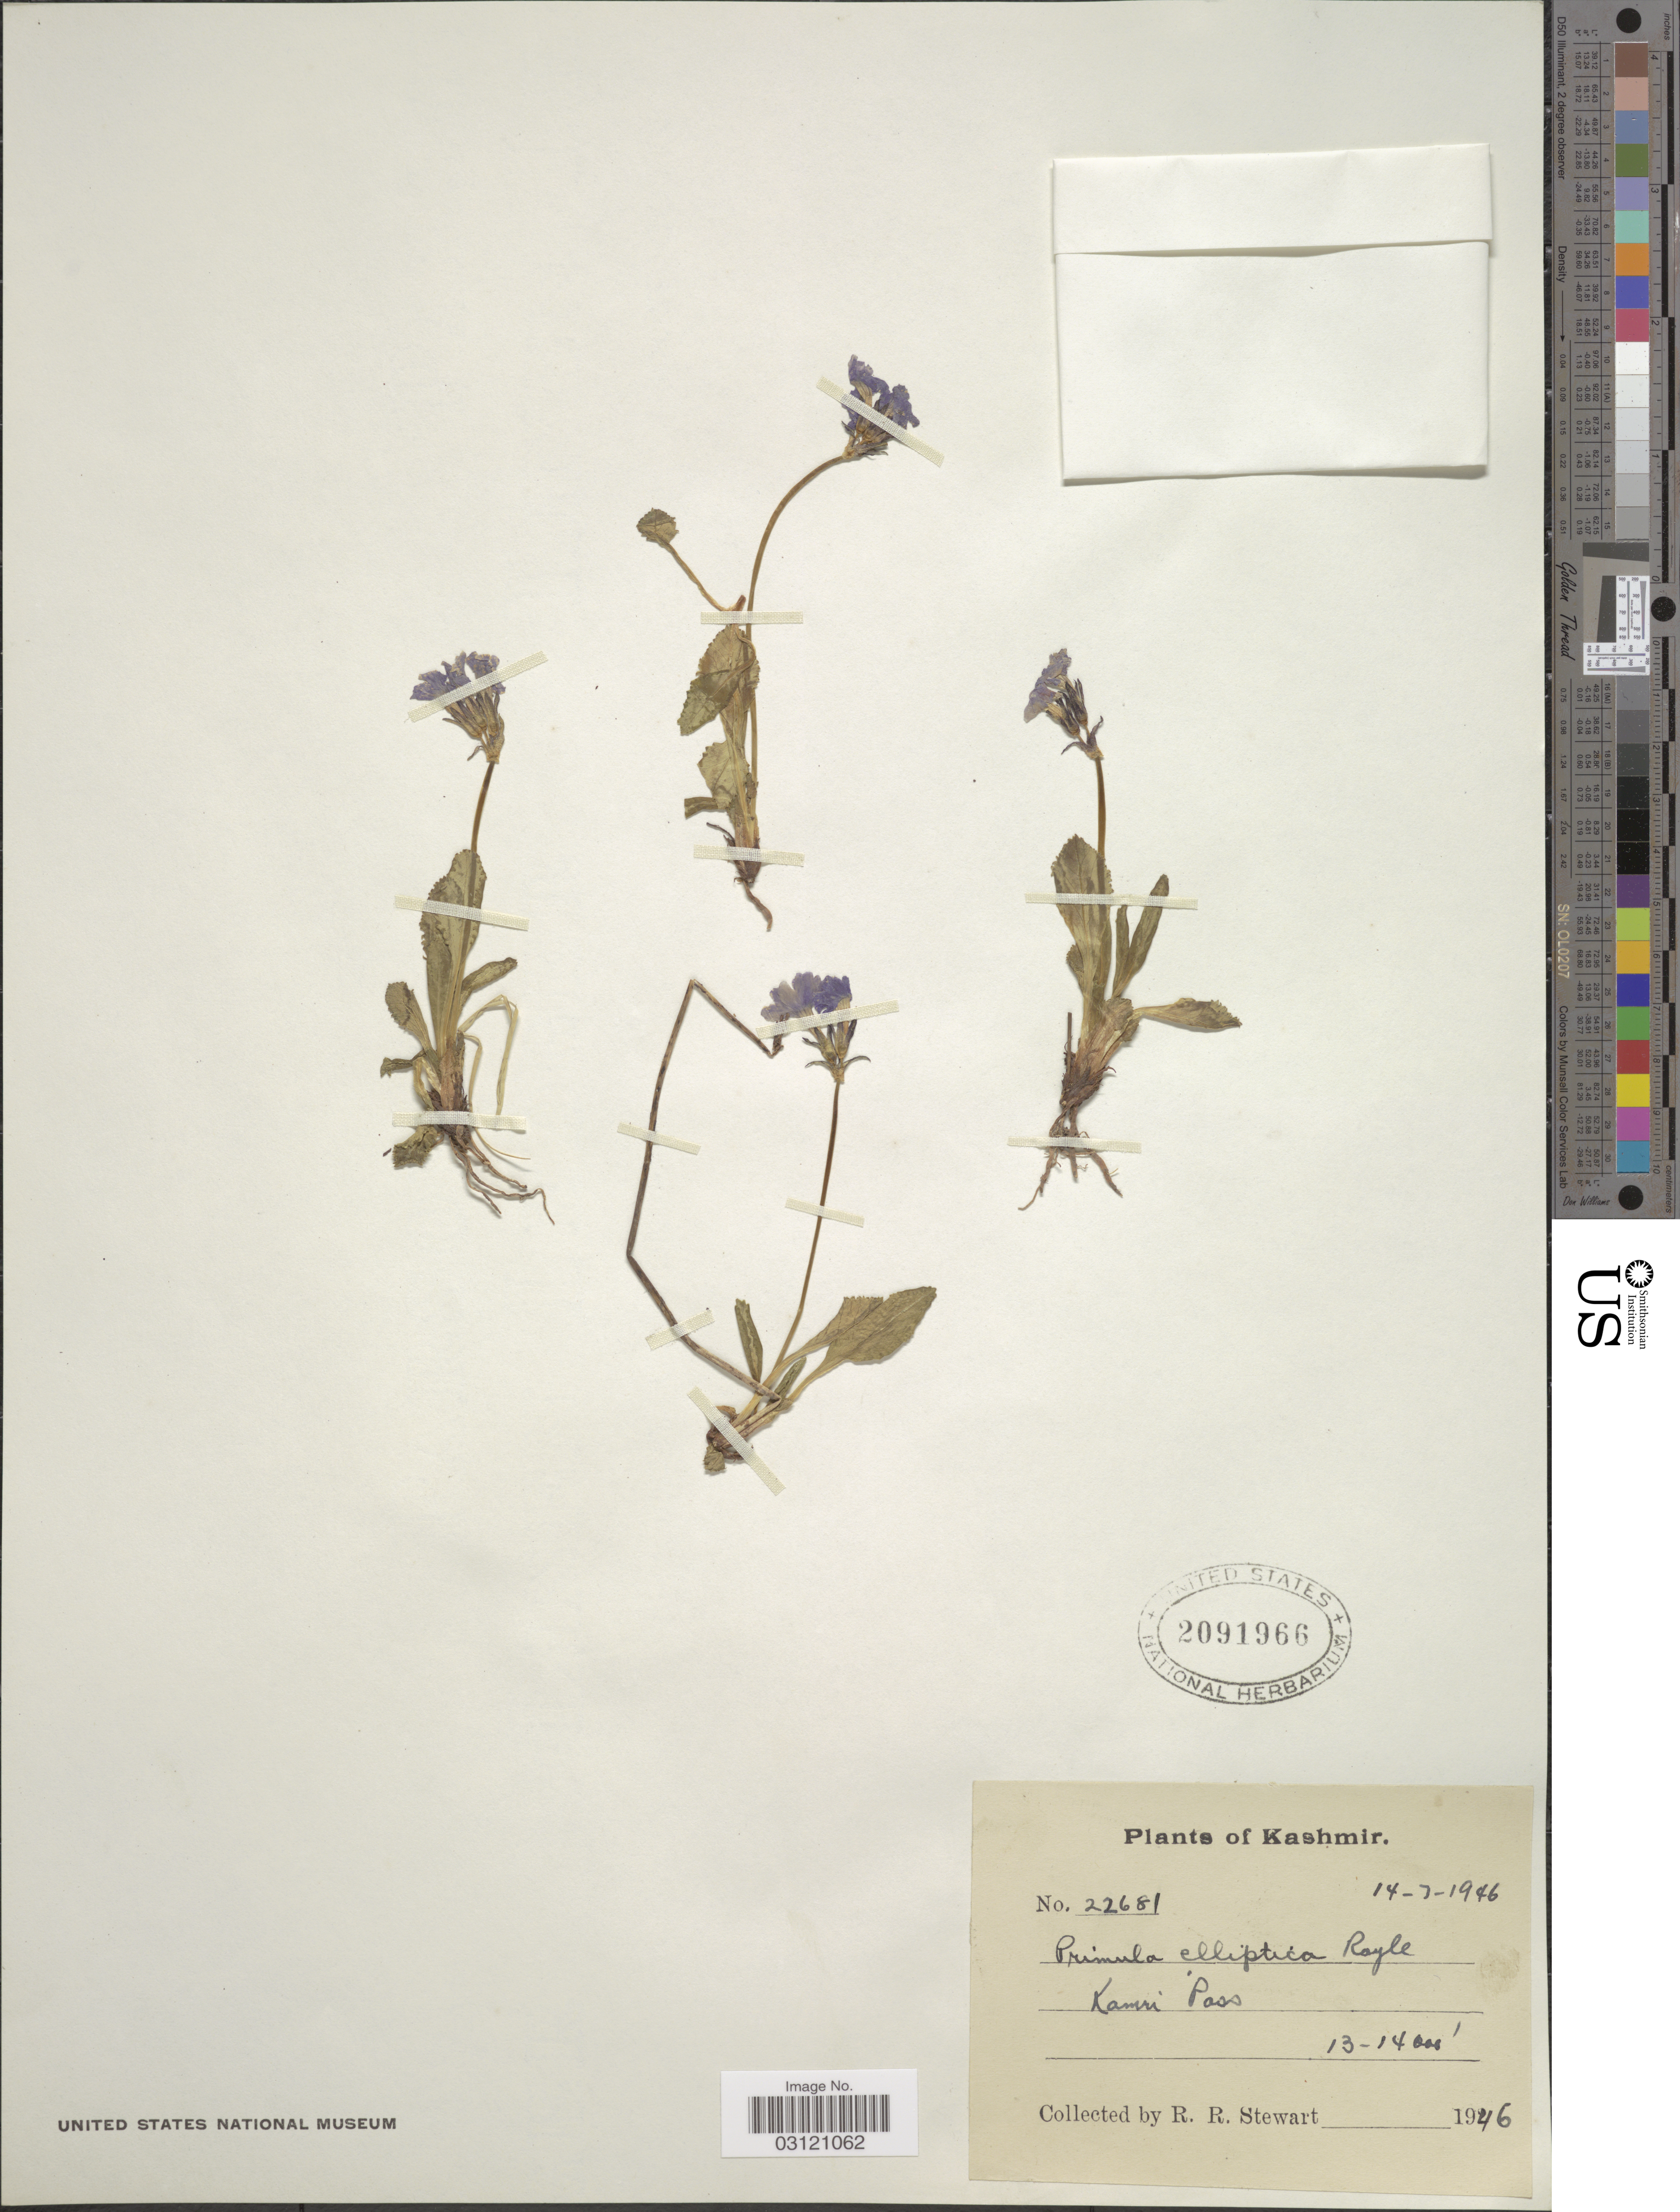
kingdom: Plantae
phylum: Tracheophyta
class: Magnoliopsida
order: Ericales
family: Primulaceae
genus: Primula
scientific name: Primula elliptica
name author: Royle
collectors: R. Stewart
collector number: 22681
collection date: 1946-07-14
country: Pakistan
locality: Kashmir. Kamri Pass.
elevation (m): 3962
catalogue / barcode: US 2091966